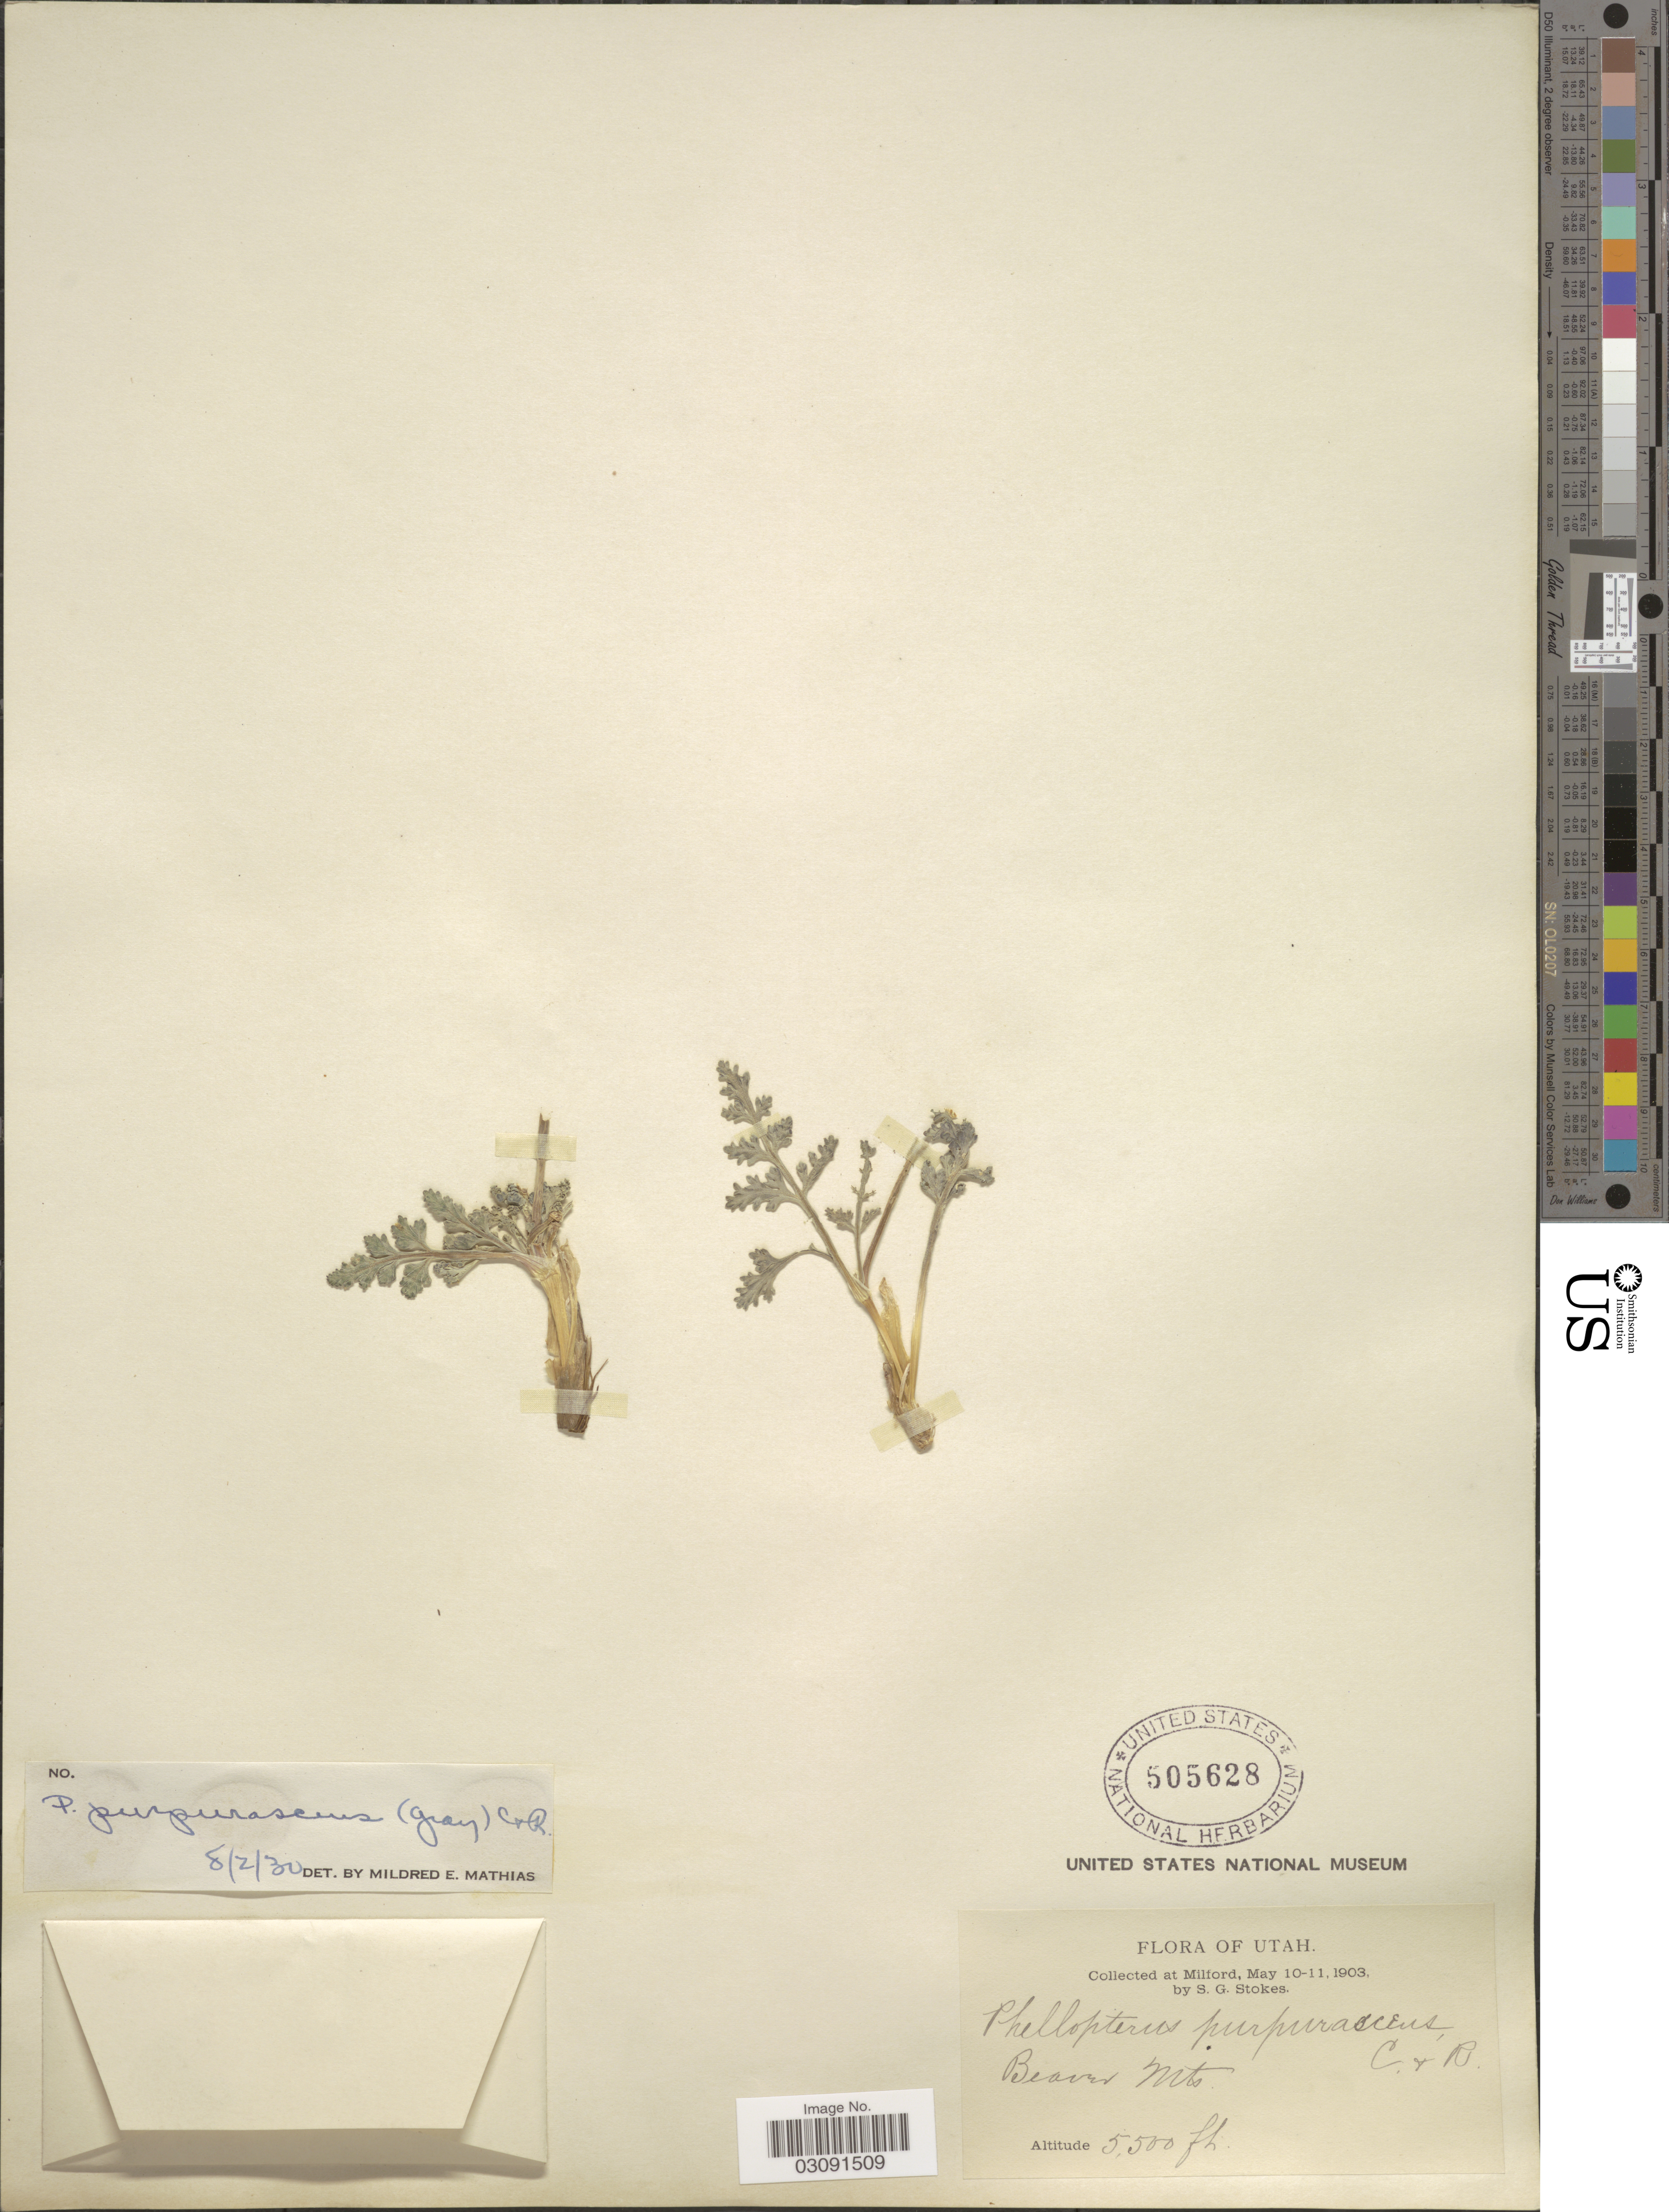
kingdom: Plantae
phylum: Tracheophyta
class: Magnoliopsida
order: Apiales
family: Apiaceae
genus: Cymopterus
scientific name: Cymopterus purpurascens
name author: (A. Gray) M.E. Jones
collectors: S. G. Stokes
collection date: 1903-05-10/1903-05-11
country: United States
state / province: Utah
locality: Milford, Beaver Mts.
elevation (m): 1676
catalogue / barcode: US 505628